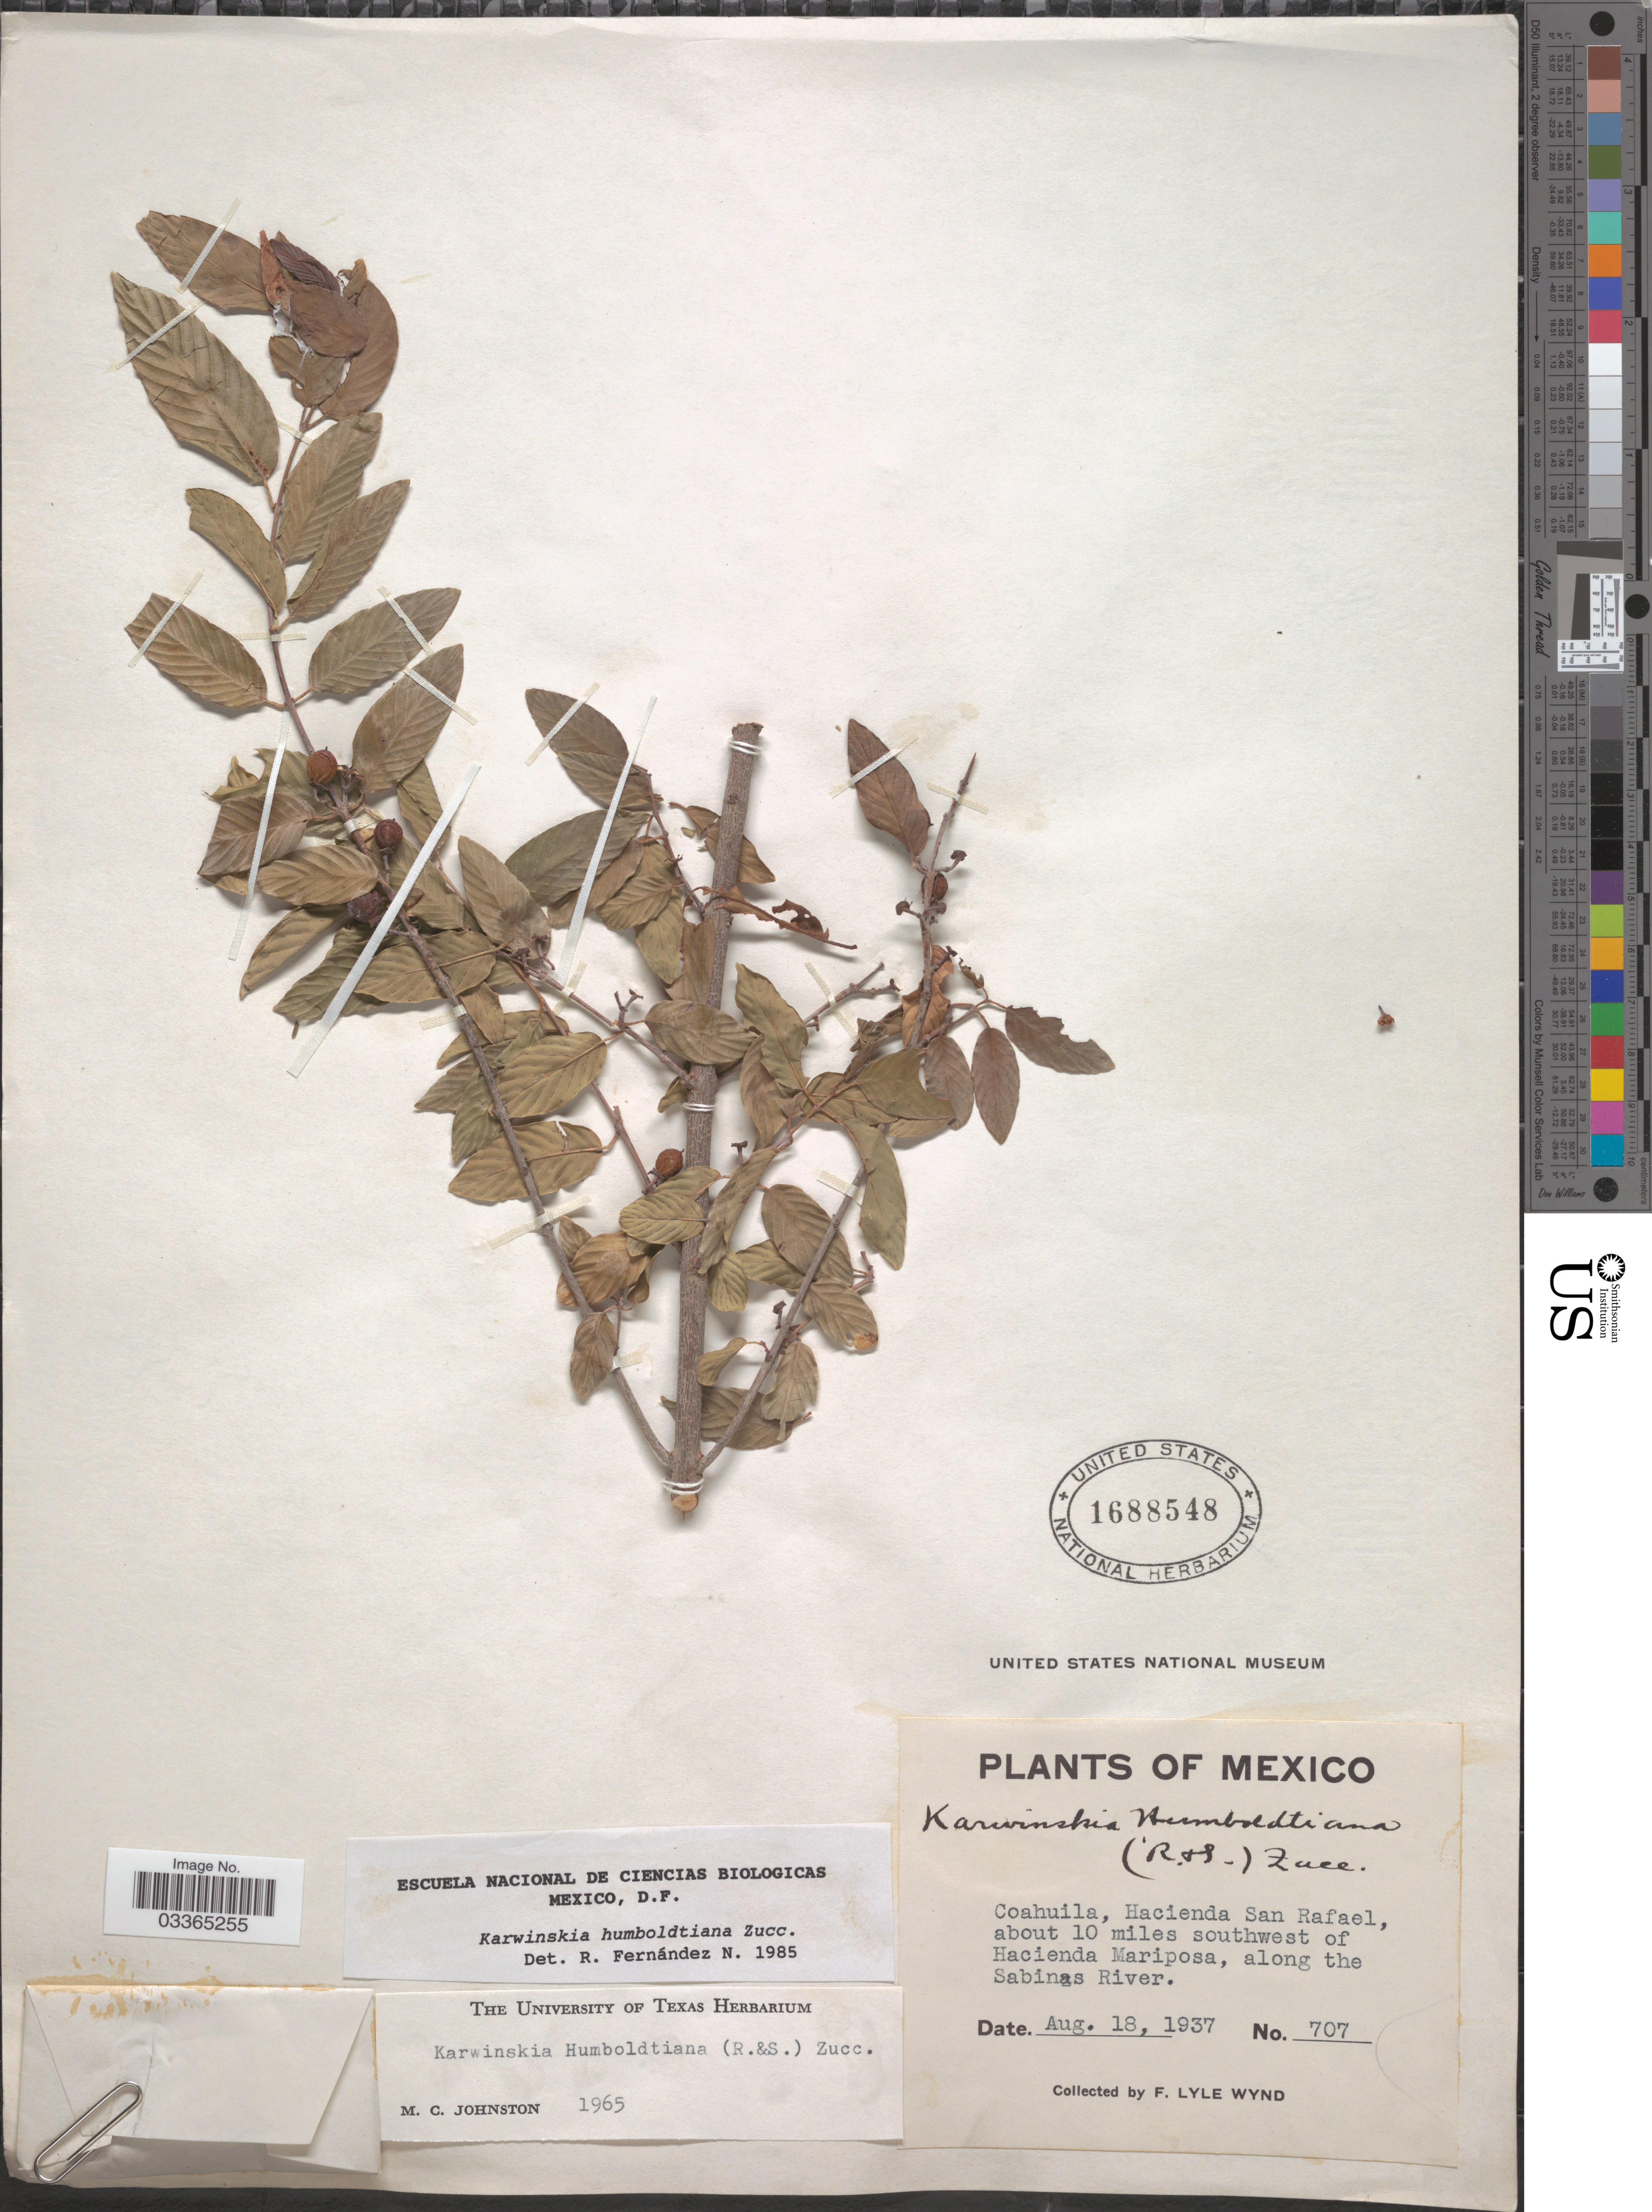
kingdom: Plantae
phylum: Tracheophyta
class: Magnoliopsida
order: Rosales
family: Rhamnaceae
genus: Karwinskia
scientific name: Karwinskia humboldtiana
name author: (Schult.) Zucc.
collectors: F. L. Wynd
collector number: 707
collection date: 1937-08-18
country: Mexico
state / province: Coahuila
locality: Hacienda San Rafael, about 10 miles southwest of Hacienda Mariposa, along the Sabinas River.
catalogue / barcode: US 1688548